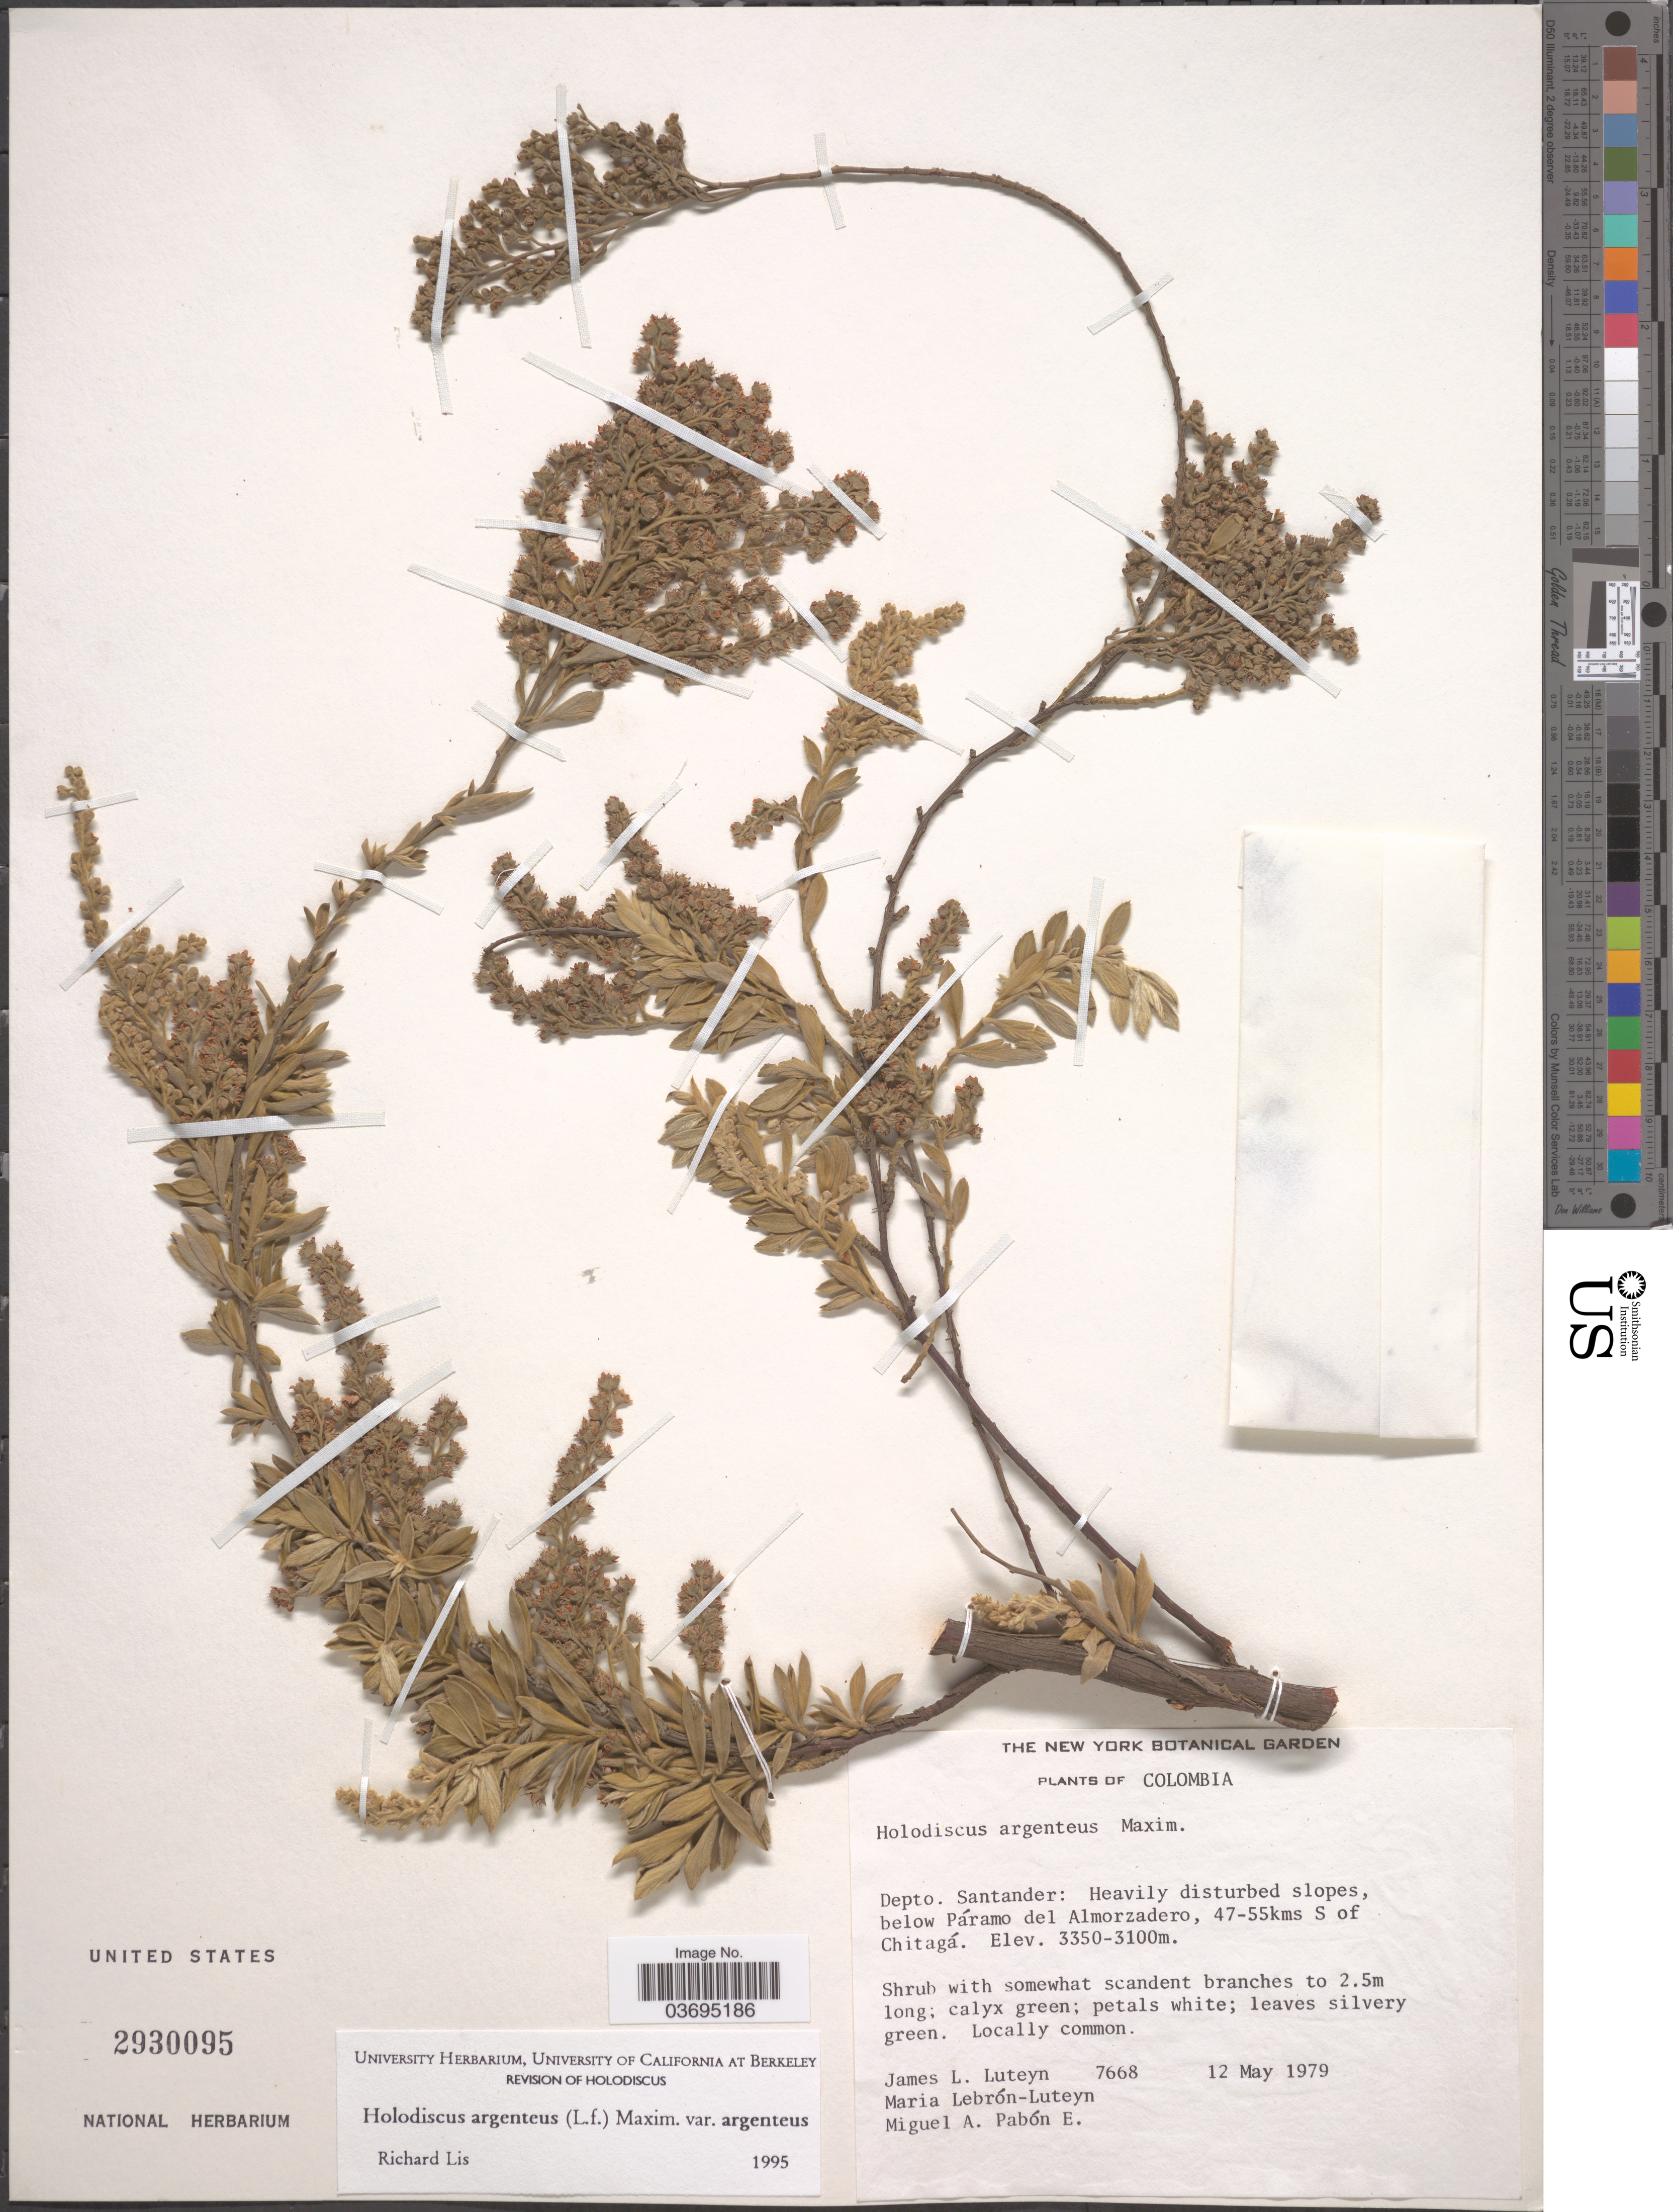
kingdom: Plantae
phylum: Tracheophyta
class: Magnoliopsida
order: Rosales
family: Rosaceae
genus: Holodiscus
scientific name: Holodiscus argenteus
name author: (L. f.) Maxim.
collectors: J. Luteyn, M. L. Lebrón-Luteyn & M. A. Pabon E.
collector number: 7668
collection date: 1979-05-12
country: Colombia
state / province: Santander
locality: Depto. Santander: below Páramo del Almorzadero, 47-55kms S of Chitagá.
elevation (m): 3100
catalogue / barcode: US 2930095